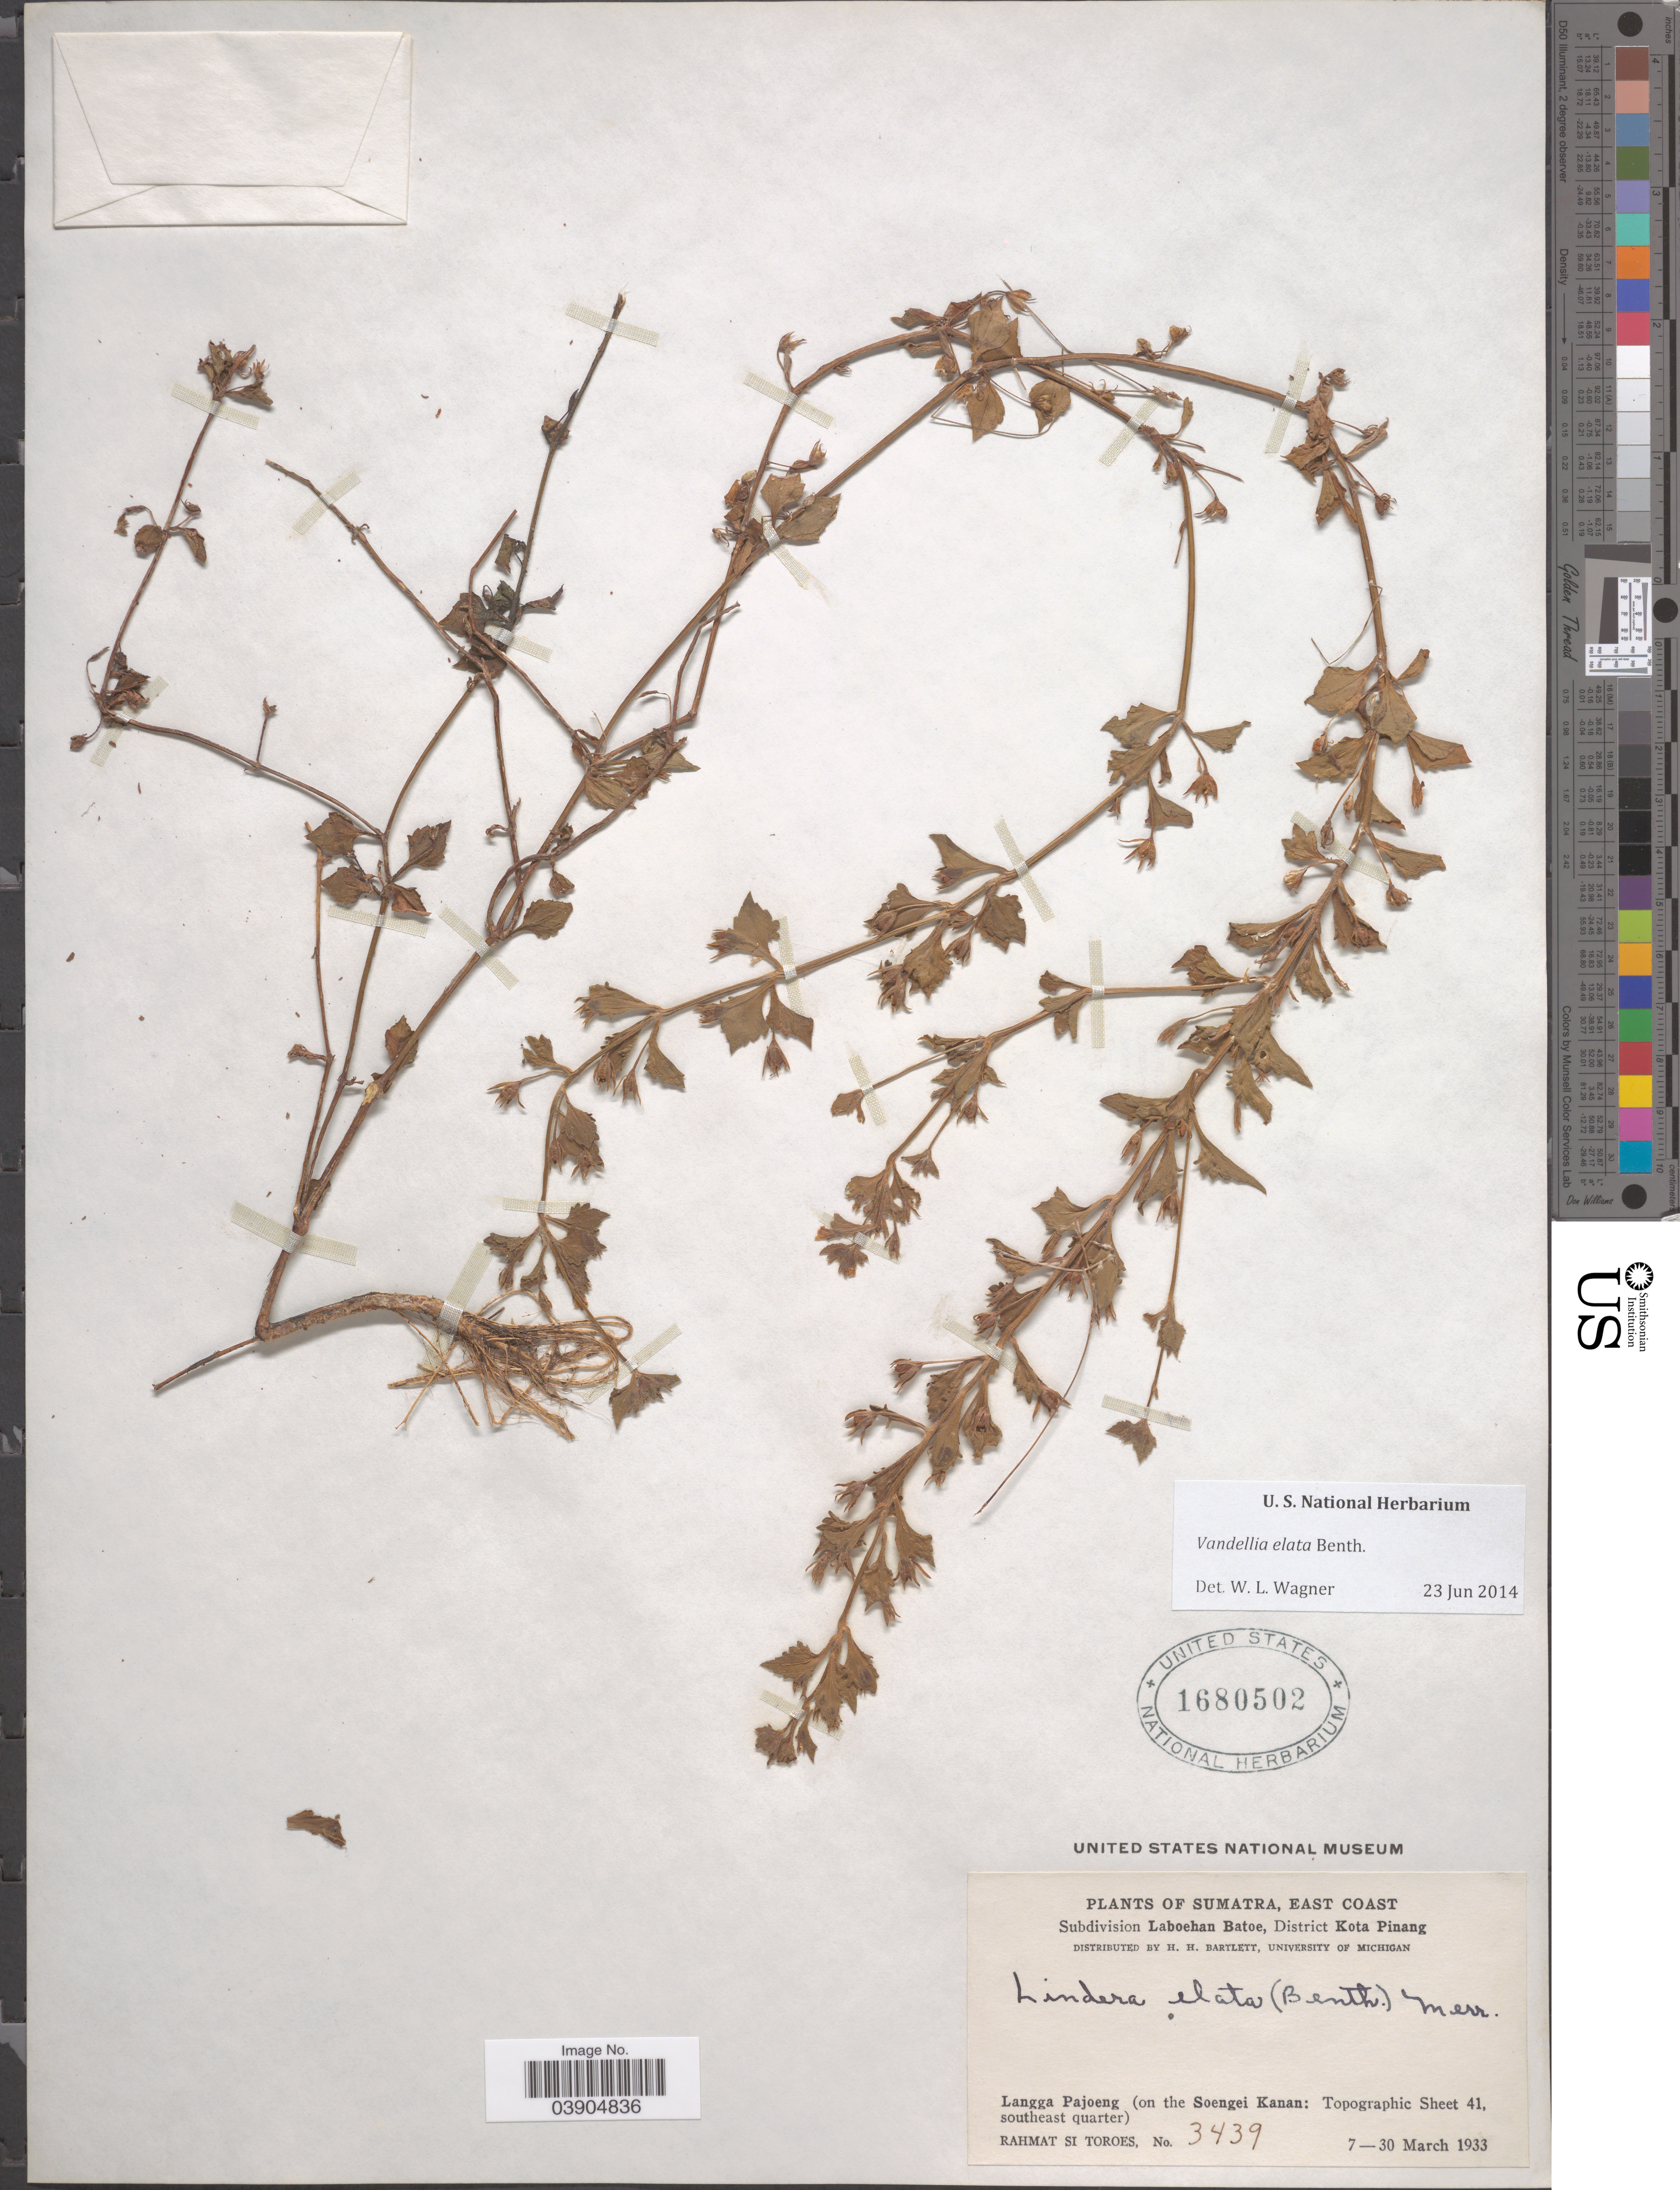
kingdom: Plantae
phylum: Tracheophyta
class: Magnoliopsida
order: Lamiales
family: Linderniaceae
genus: Lindernia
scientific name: Lindernia elata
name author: (Benth.) Wettst.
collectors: Rahmat Si Boeea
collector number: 3439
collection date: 1933-03-07/1933-03-30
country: Indonesia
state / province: Sumatra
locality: East Coast. Subdivision Laboehan Batoe, District Kota Pinang. Langga Pajoeng (on the Soengei Kanan: Topographic Sheet 41, southeast quarter).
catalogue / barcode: US 1680502